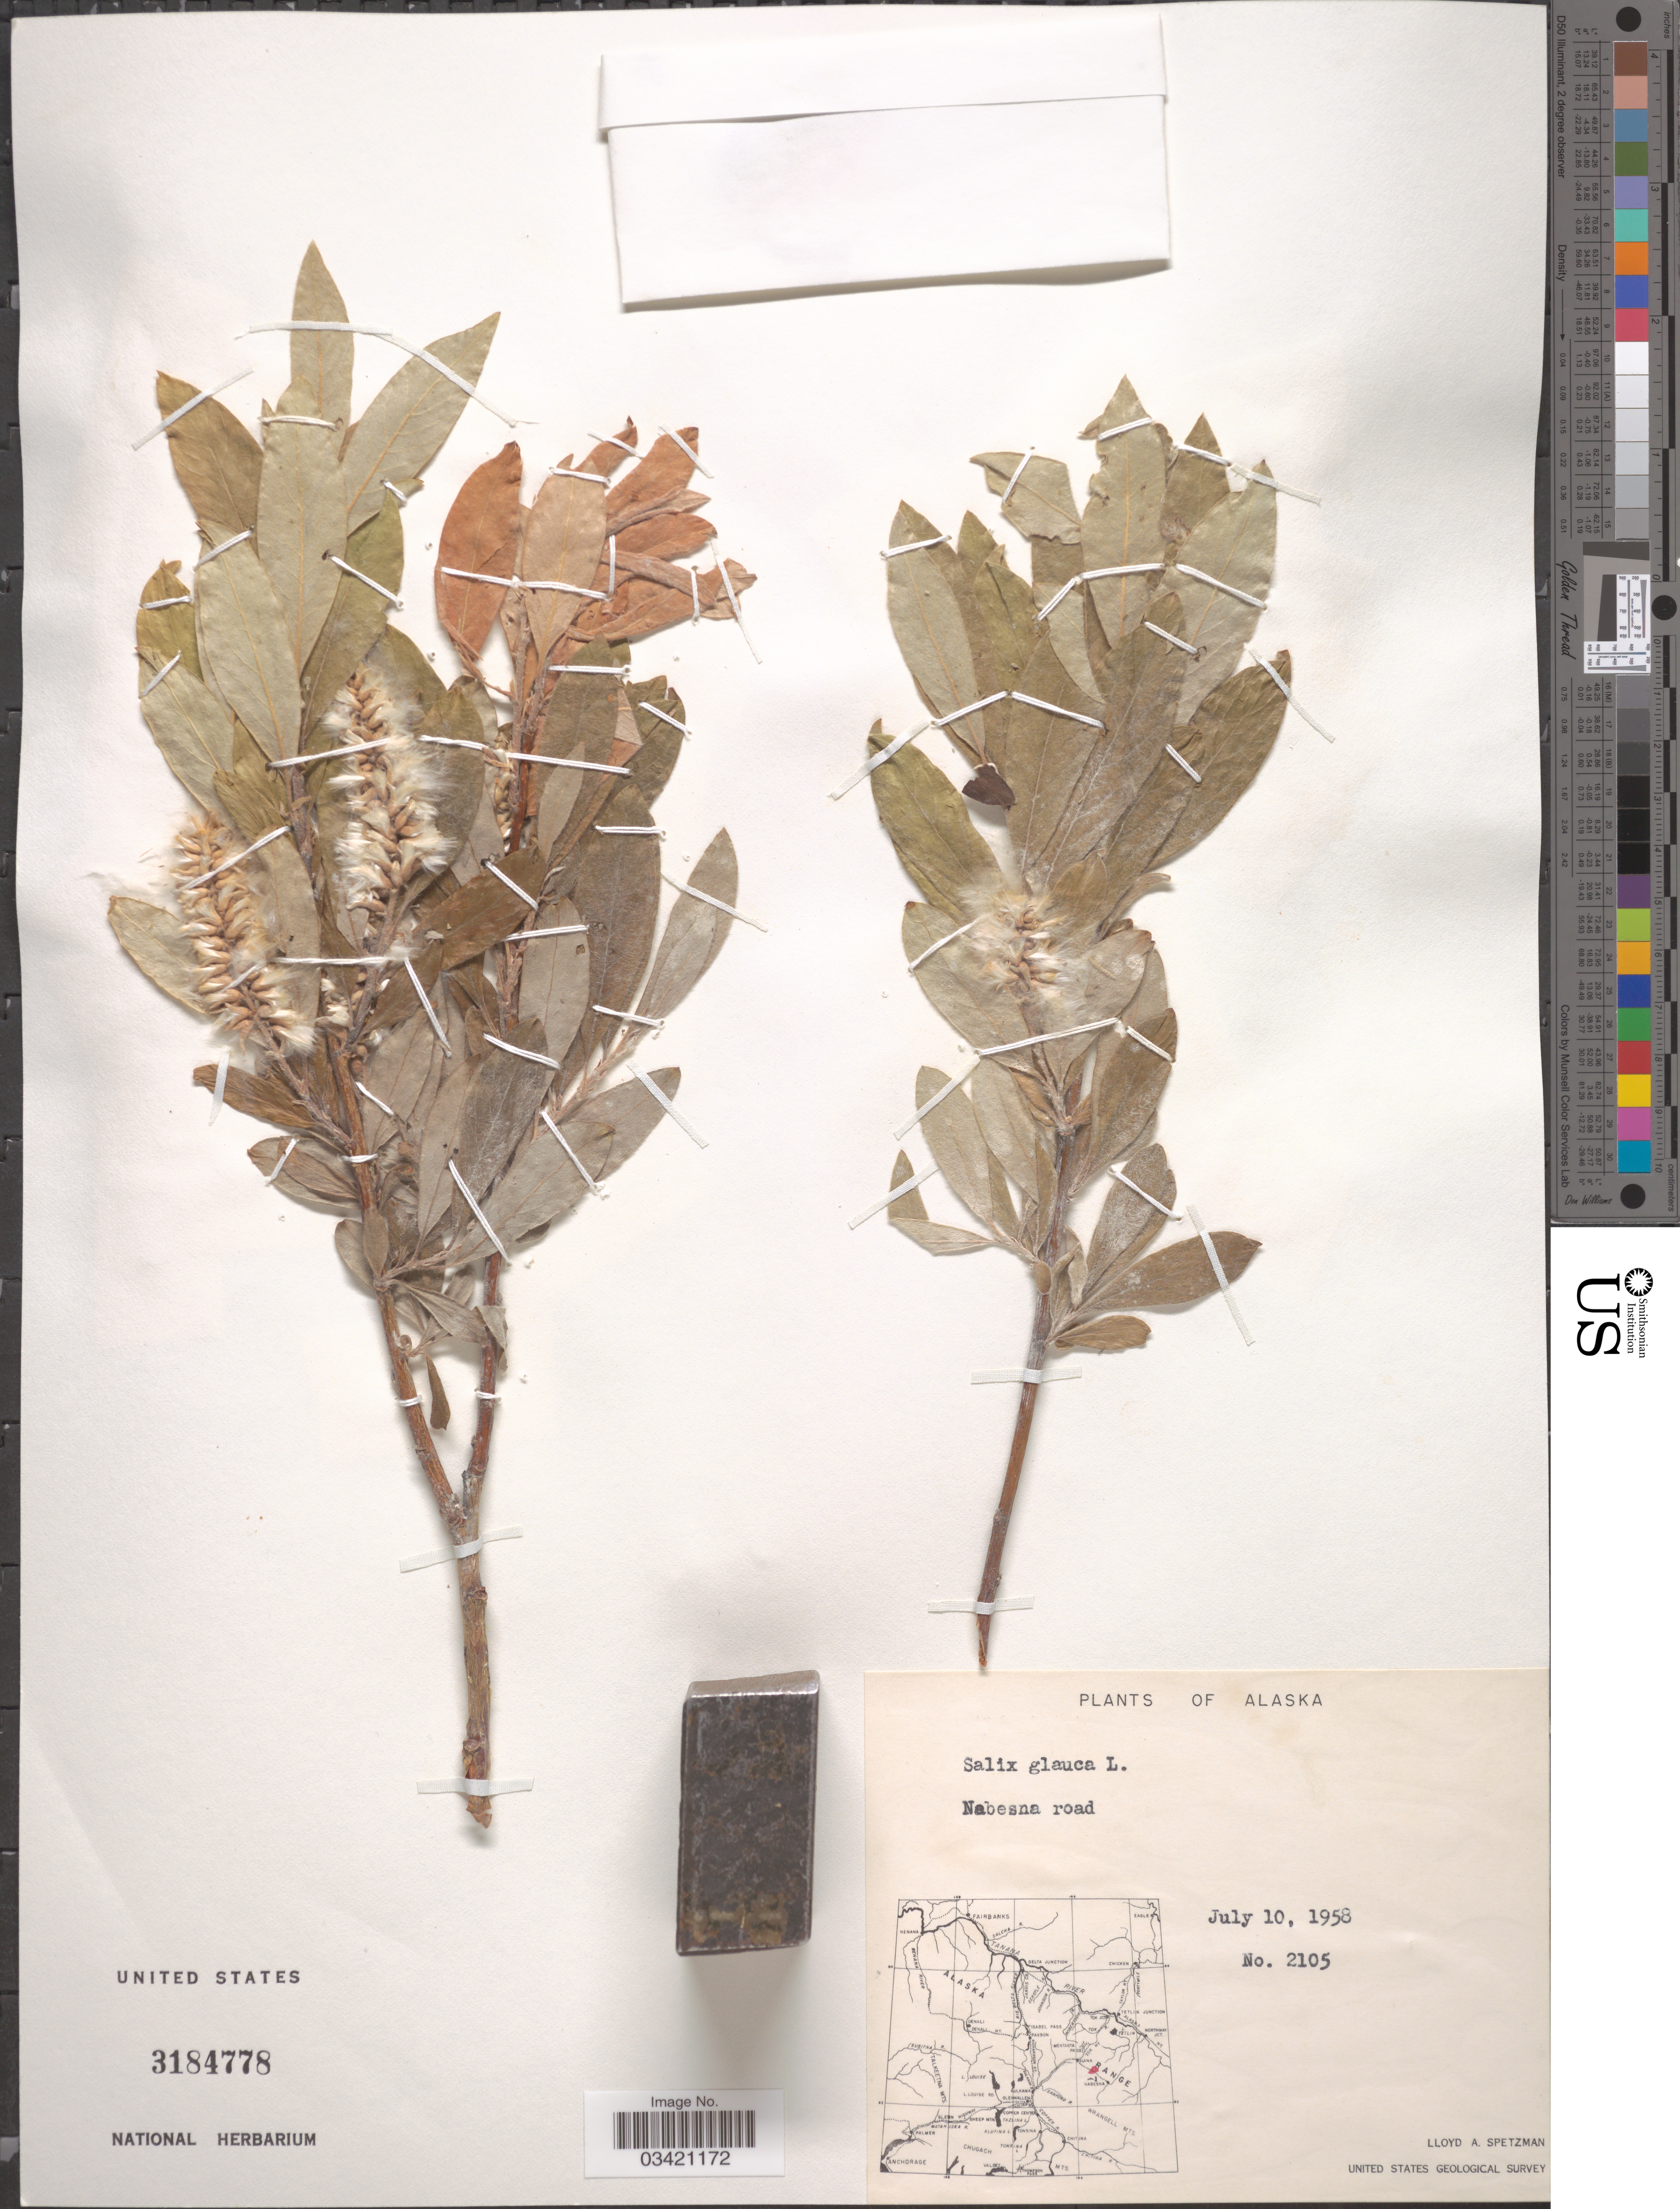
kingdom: Plantae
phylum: Tracheophyta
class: Magnoliopsida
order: Malpighiales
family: Salicaceae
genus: Salix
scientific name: Salix glauca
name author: L.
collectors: L. Spetzman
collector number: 2105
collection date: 1958-07-10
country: United States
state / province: Alaska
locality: Nabesna road.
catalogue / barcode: US 3184778